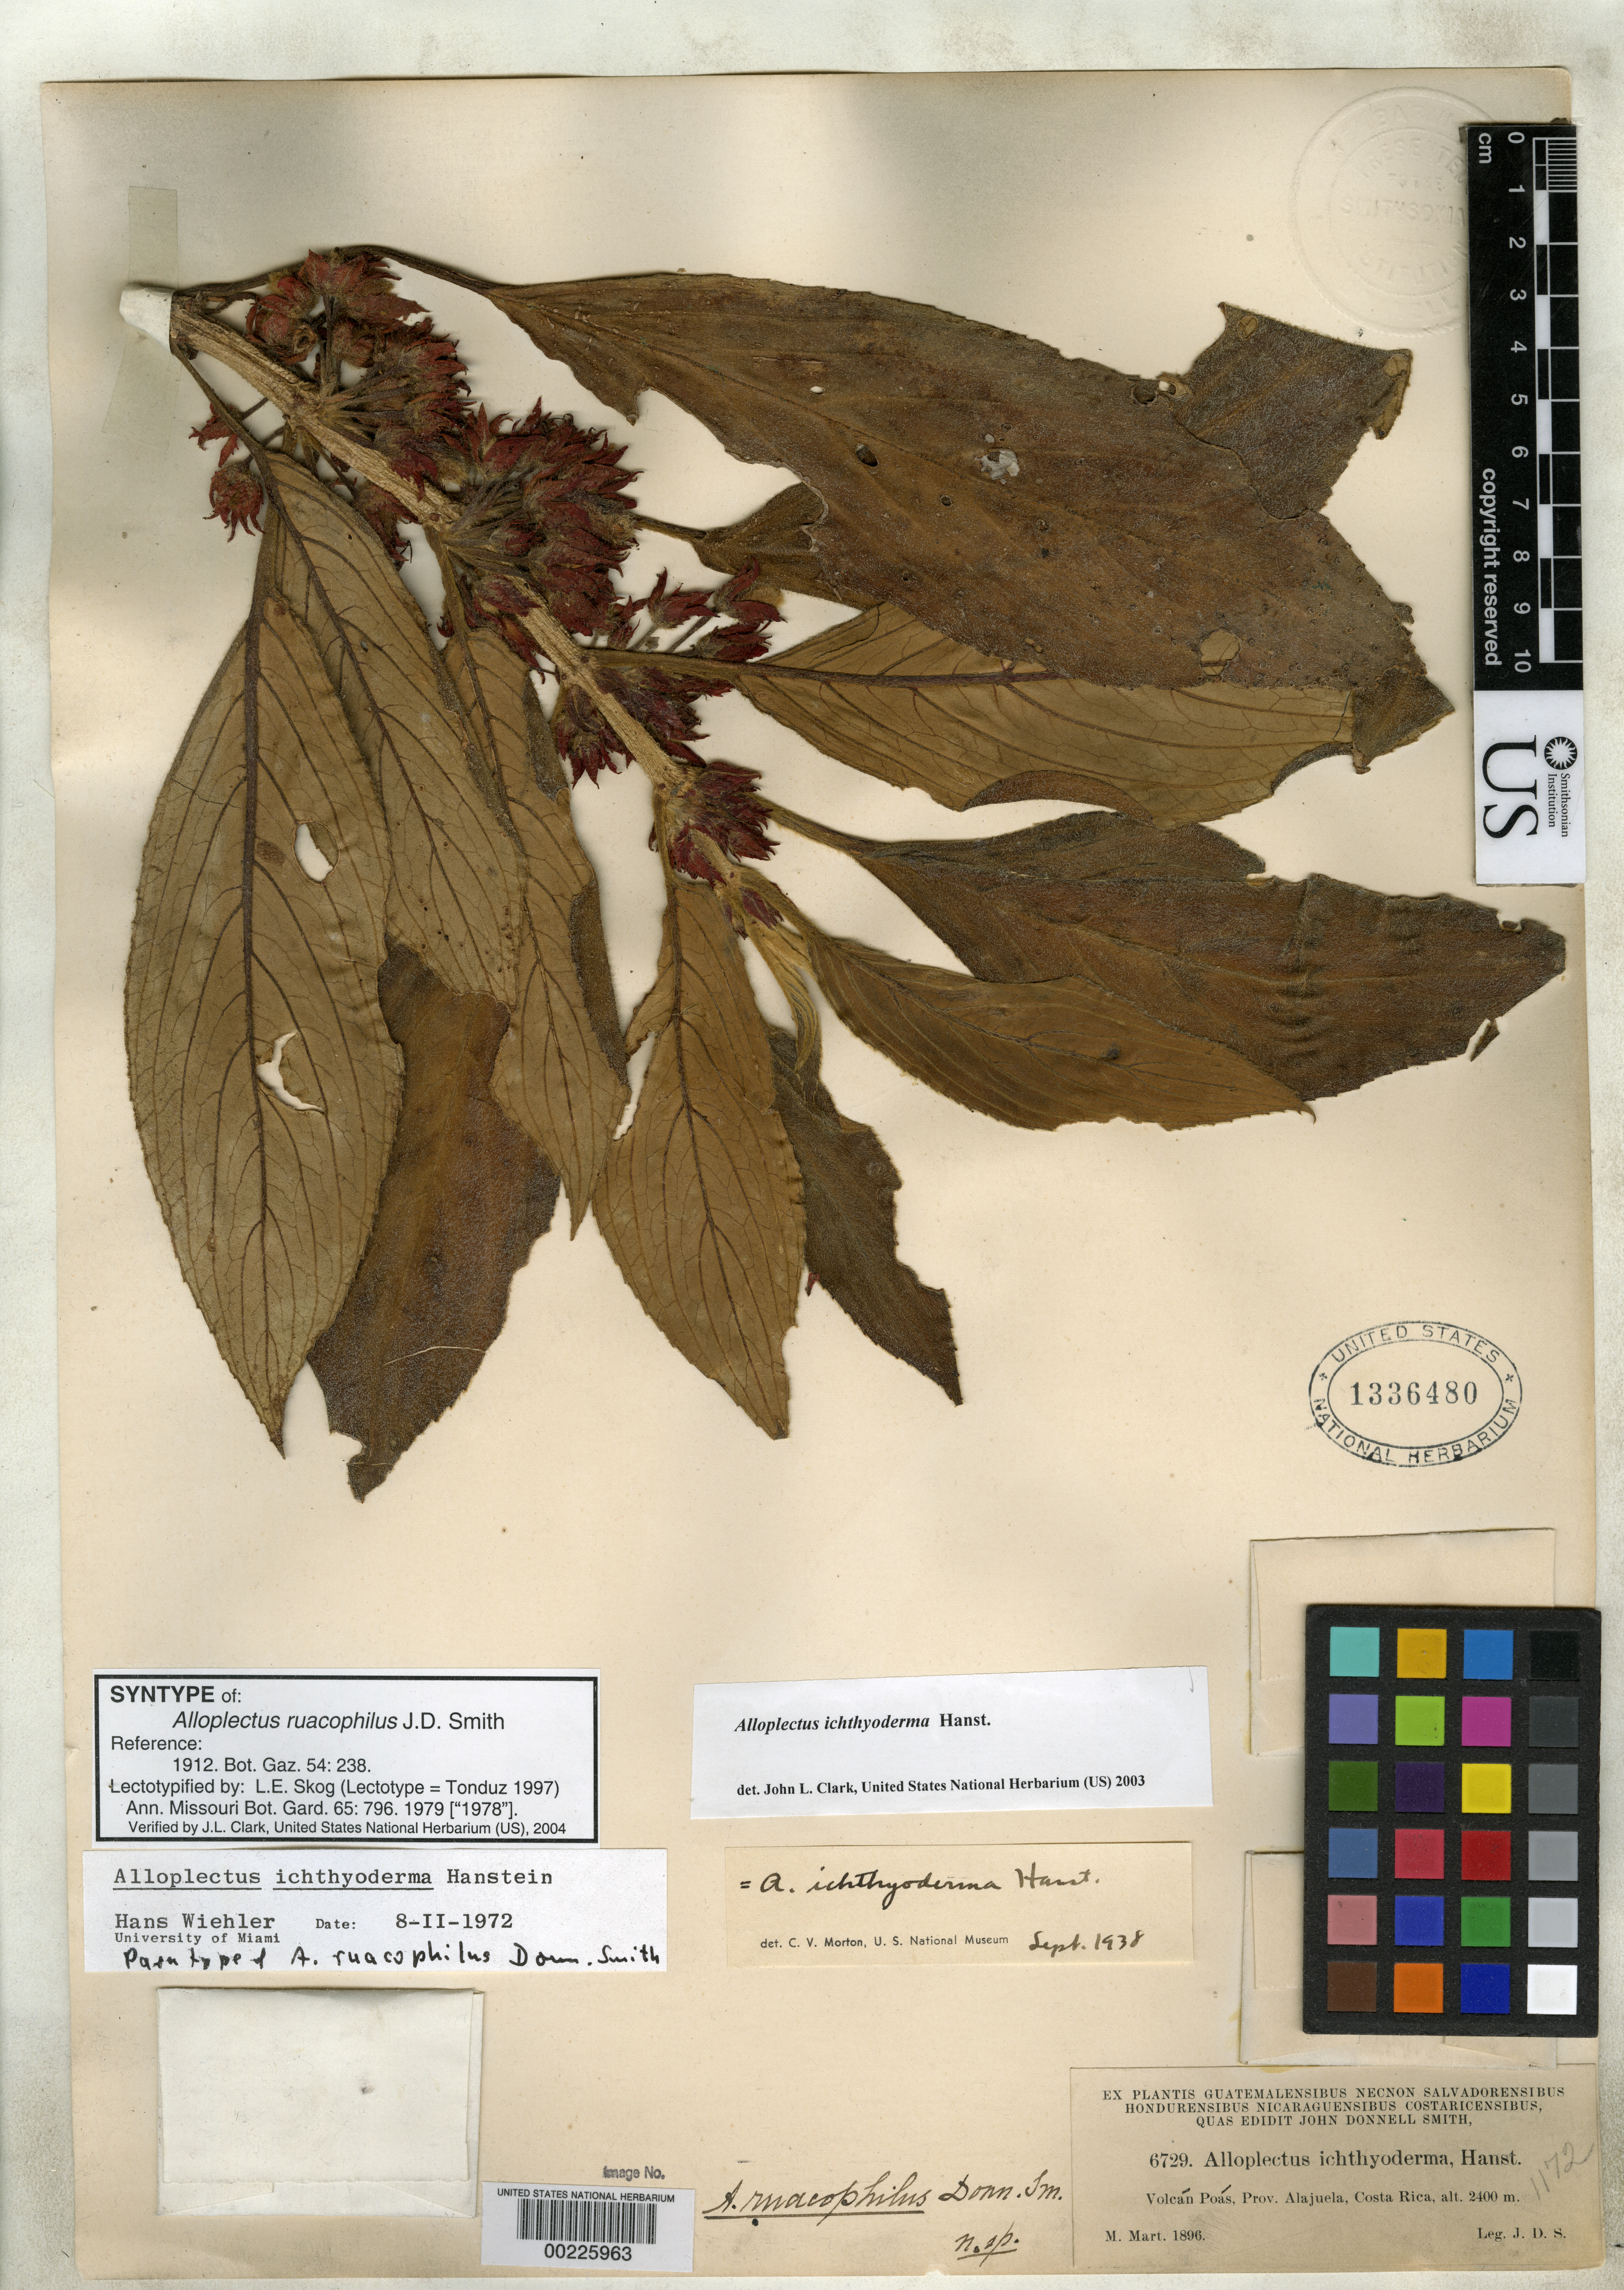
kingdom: Plantae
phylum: Tracheophyta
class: Magnoliopsida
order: Lamiales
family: Gesneriaceae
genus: Alloplectus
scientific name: Alloplectus ruacophilus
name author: Donn. Sm.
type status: Syntype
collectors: J. Donnell Smith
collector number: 6729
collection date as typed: Mar 1896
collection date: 1896-03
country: Costa Rica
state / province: Alajuela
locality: Volcán Poás, Prov. Alajuela, Costa Rica.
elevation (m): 2400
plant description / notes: Tonduz 1997 selected as lectotype by Skog (1979, Ann. Missouri Bot. Gard. 54: 238).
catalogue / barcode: US 1336480